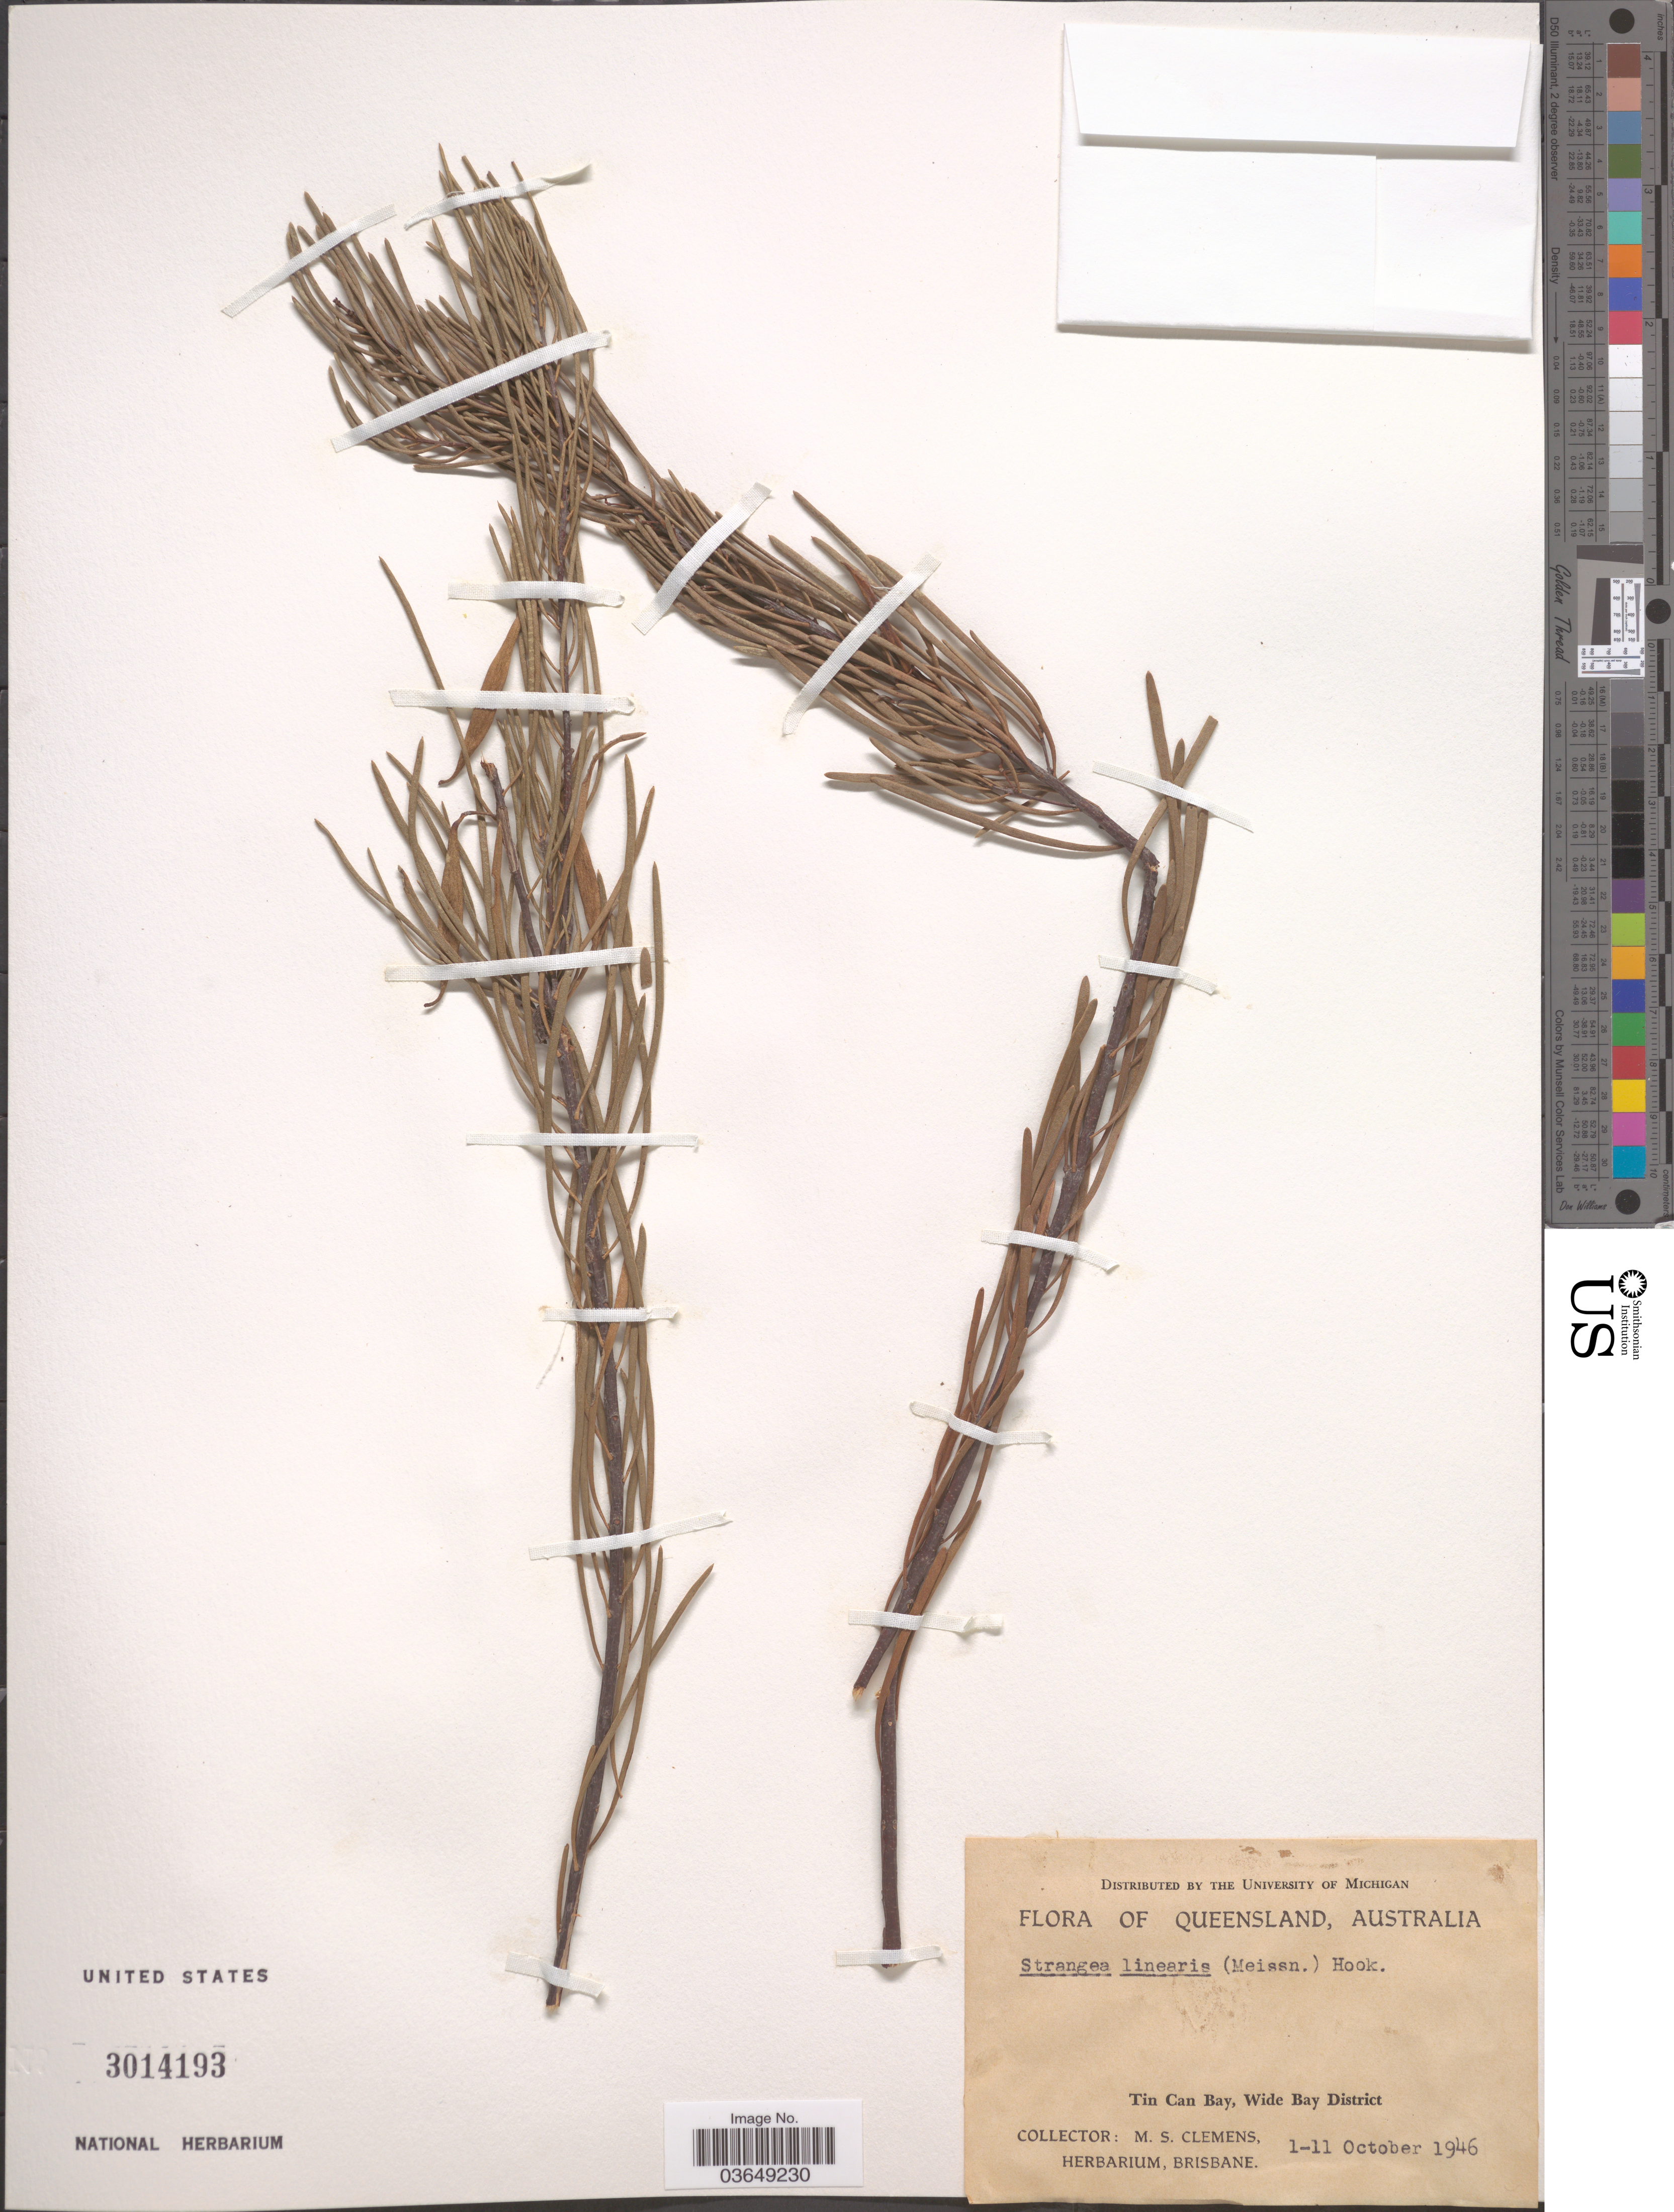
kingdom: Plantae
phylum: Tracheophyta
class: Magnoliopsida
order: Proteales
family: Proteaceae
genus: Strangea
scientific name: Strangea linearis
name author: Meisn.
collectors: M. S. Clemens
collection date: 1946-10-01/1946-10-11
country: Australia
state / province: Queensland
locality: Tin Can Bay, Wide Bay District.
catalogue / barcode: US 3014193